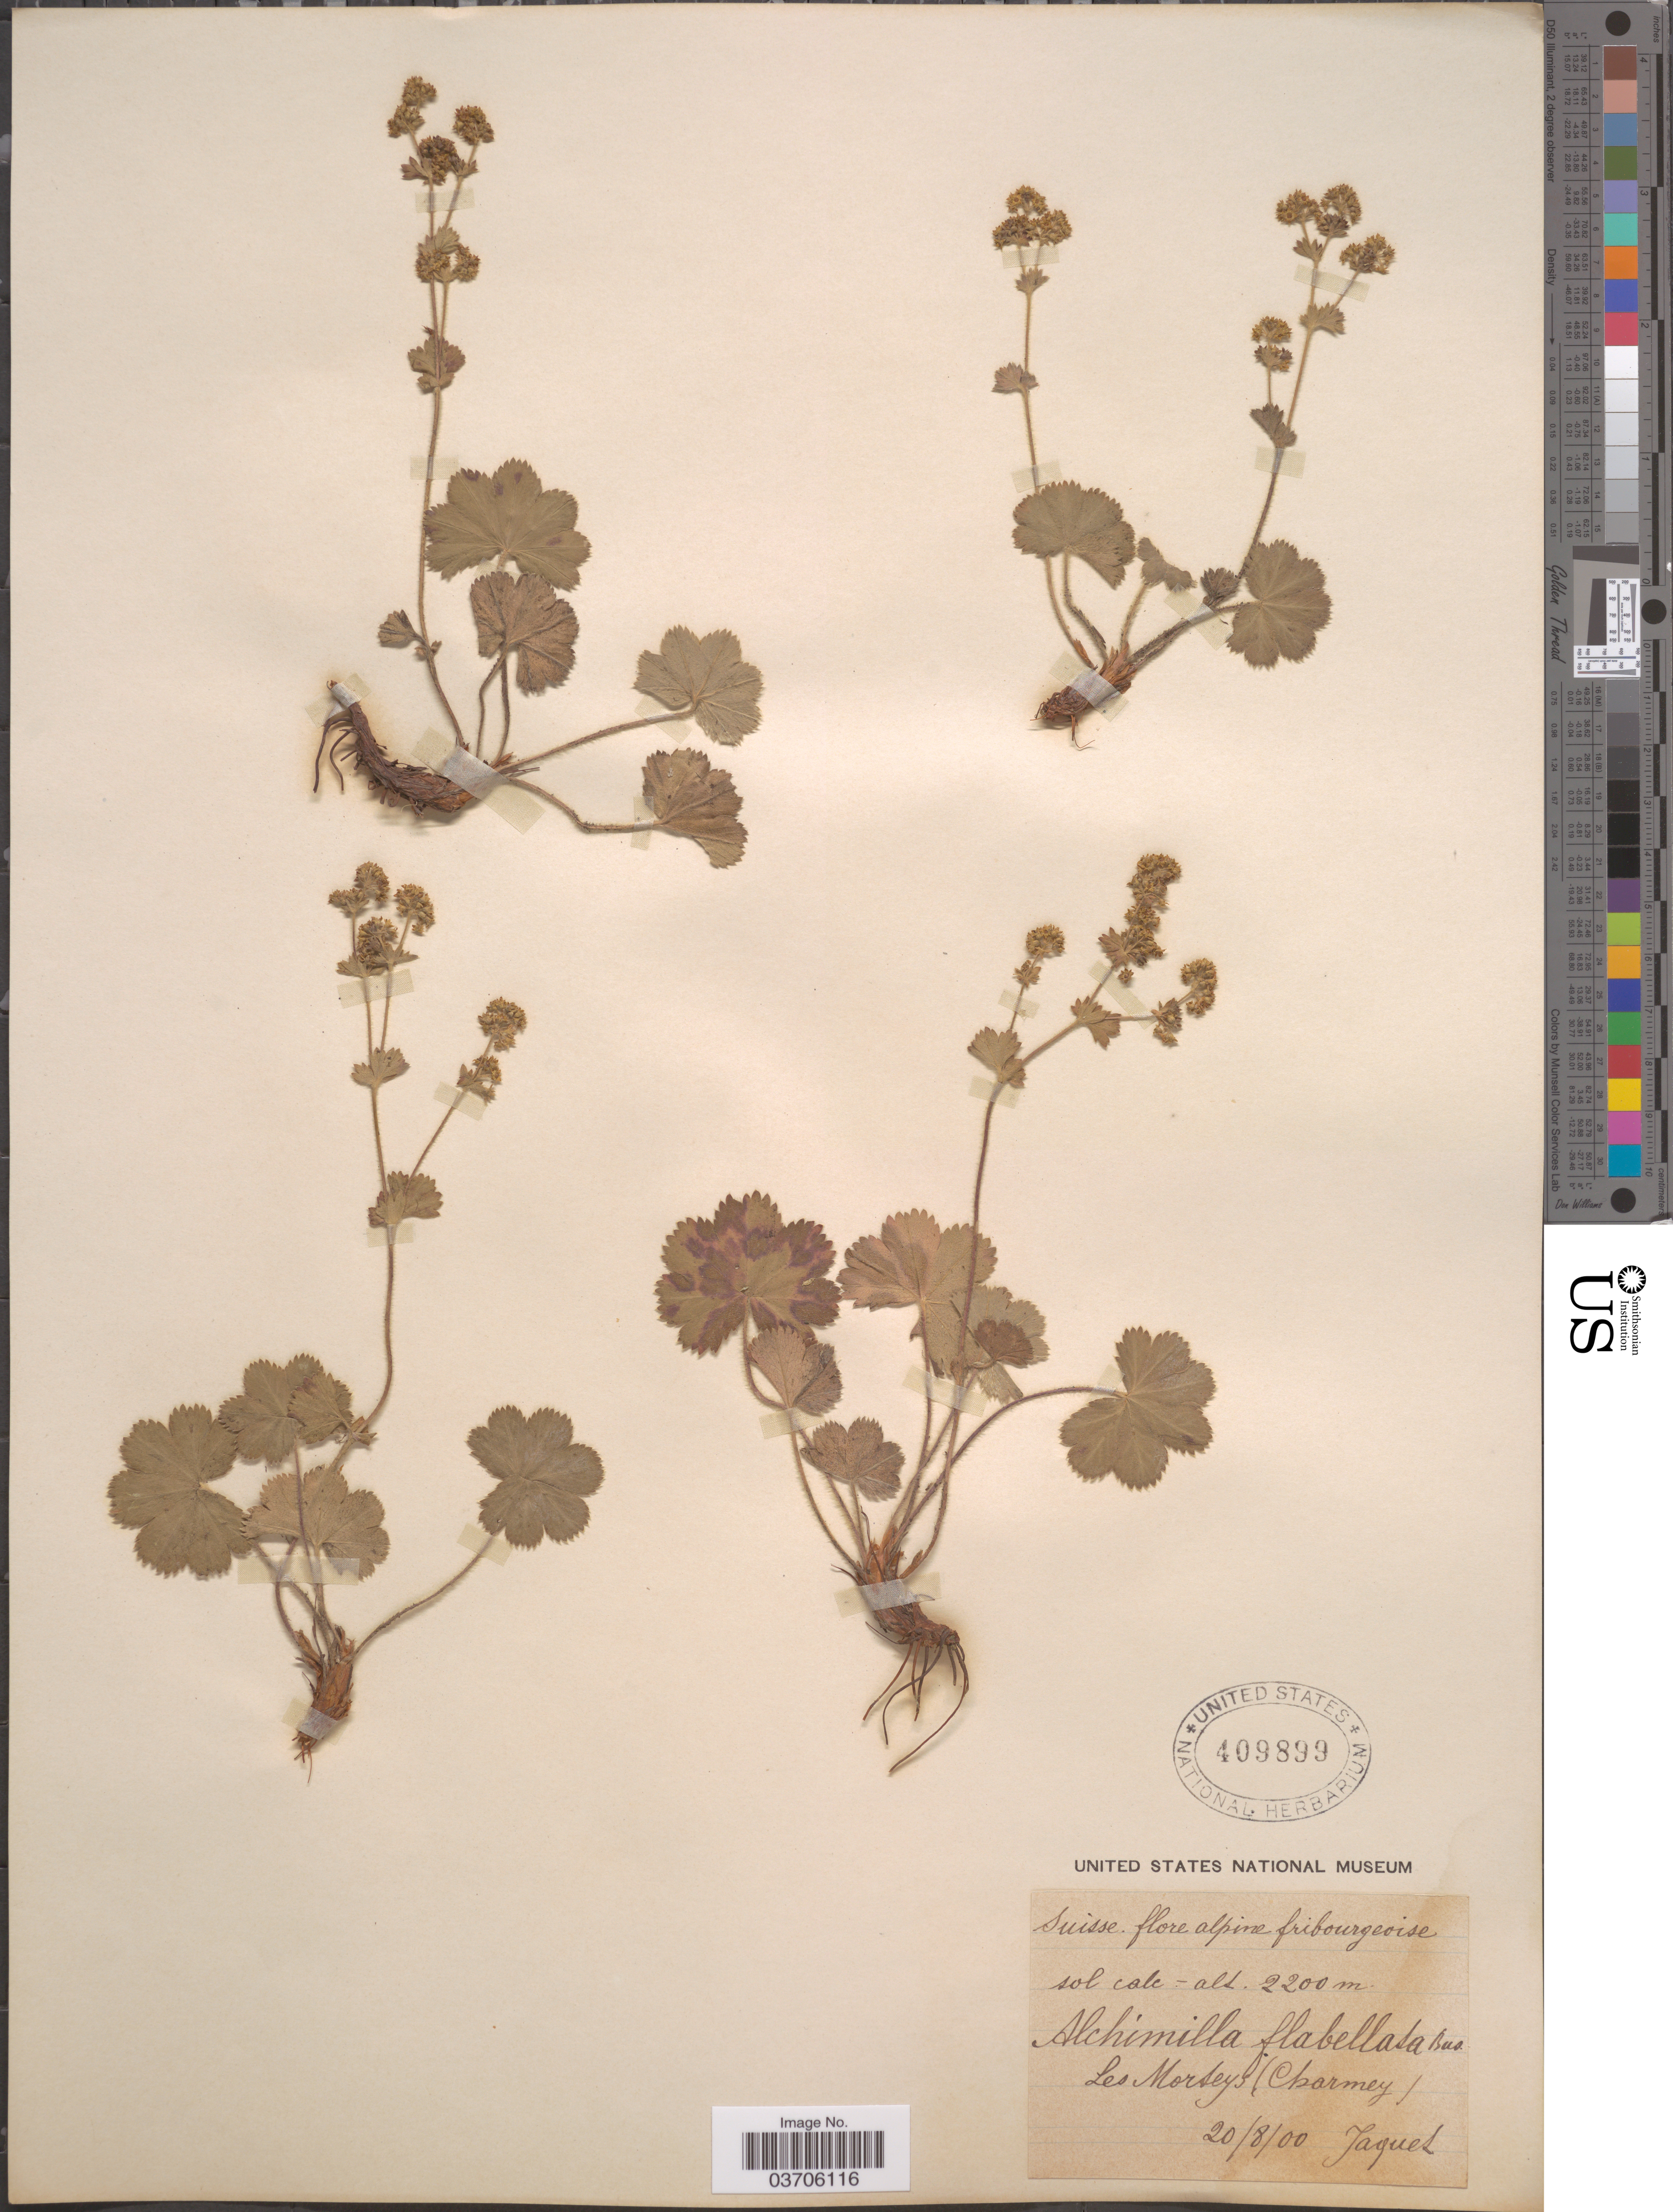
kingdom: Plantae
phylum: Tracheophyta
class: Magnoliopsida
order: Rosales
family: Rosaceae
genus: Alchemilla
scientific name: Alchemilla flabellata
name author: Buser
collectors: -. Jaquet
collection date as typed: Transcribed d/m/y: 20/8/0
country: Switzerland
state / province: Fribourg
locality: Suisse. alpine fribourgeoise sol calc. Les Morteys (Charmey).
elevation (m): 2200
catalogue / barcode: US 409899